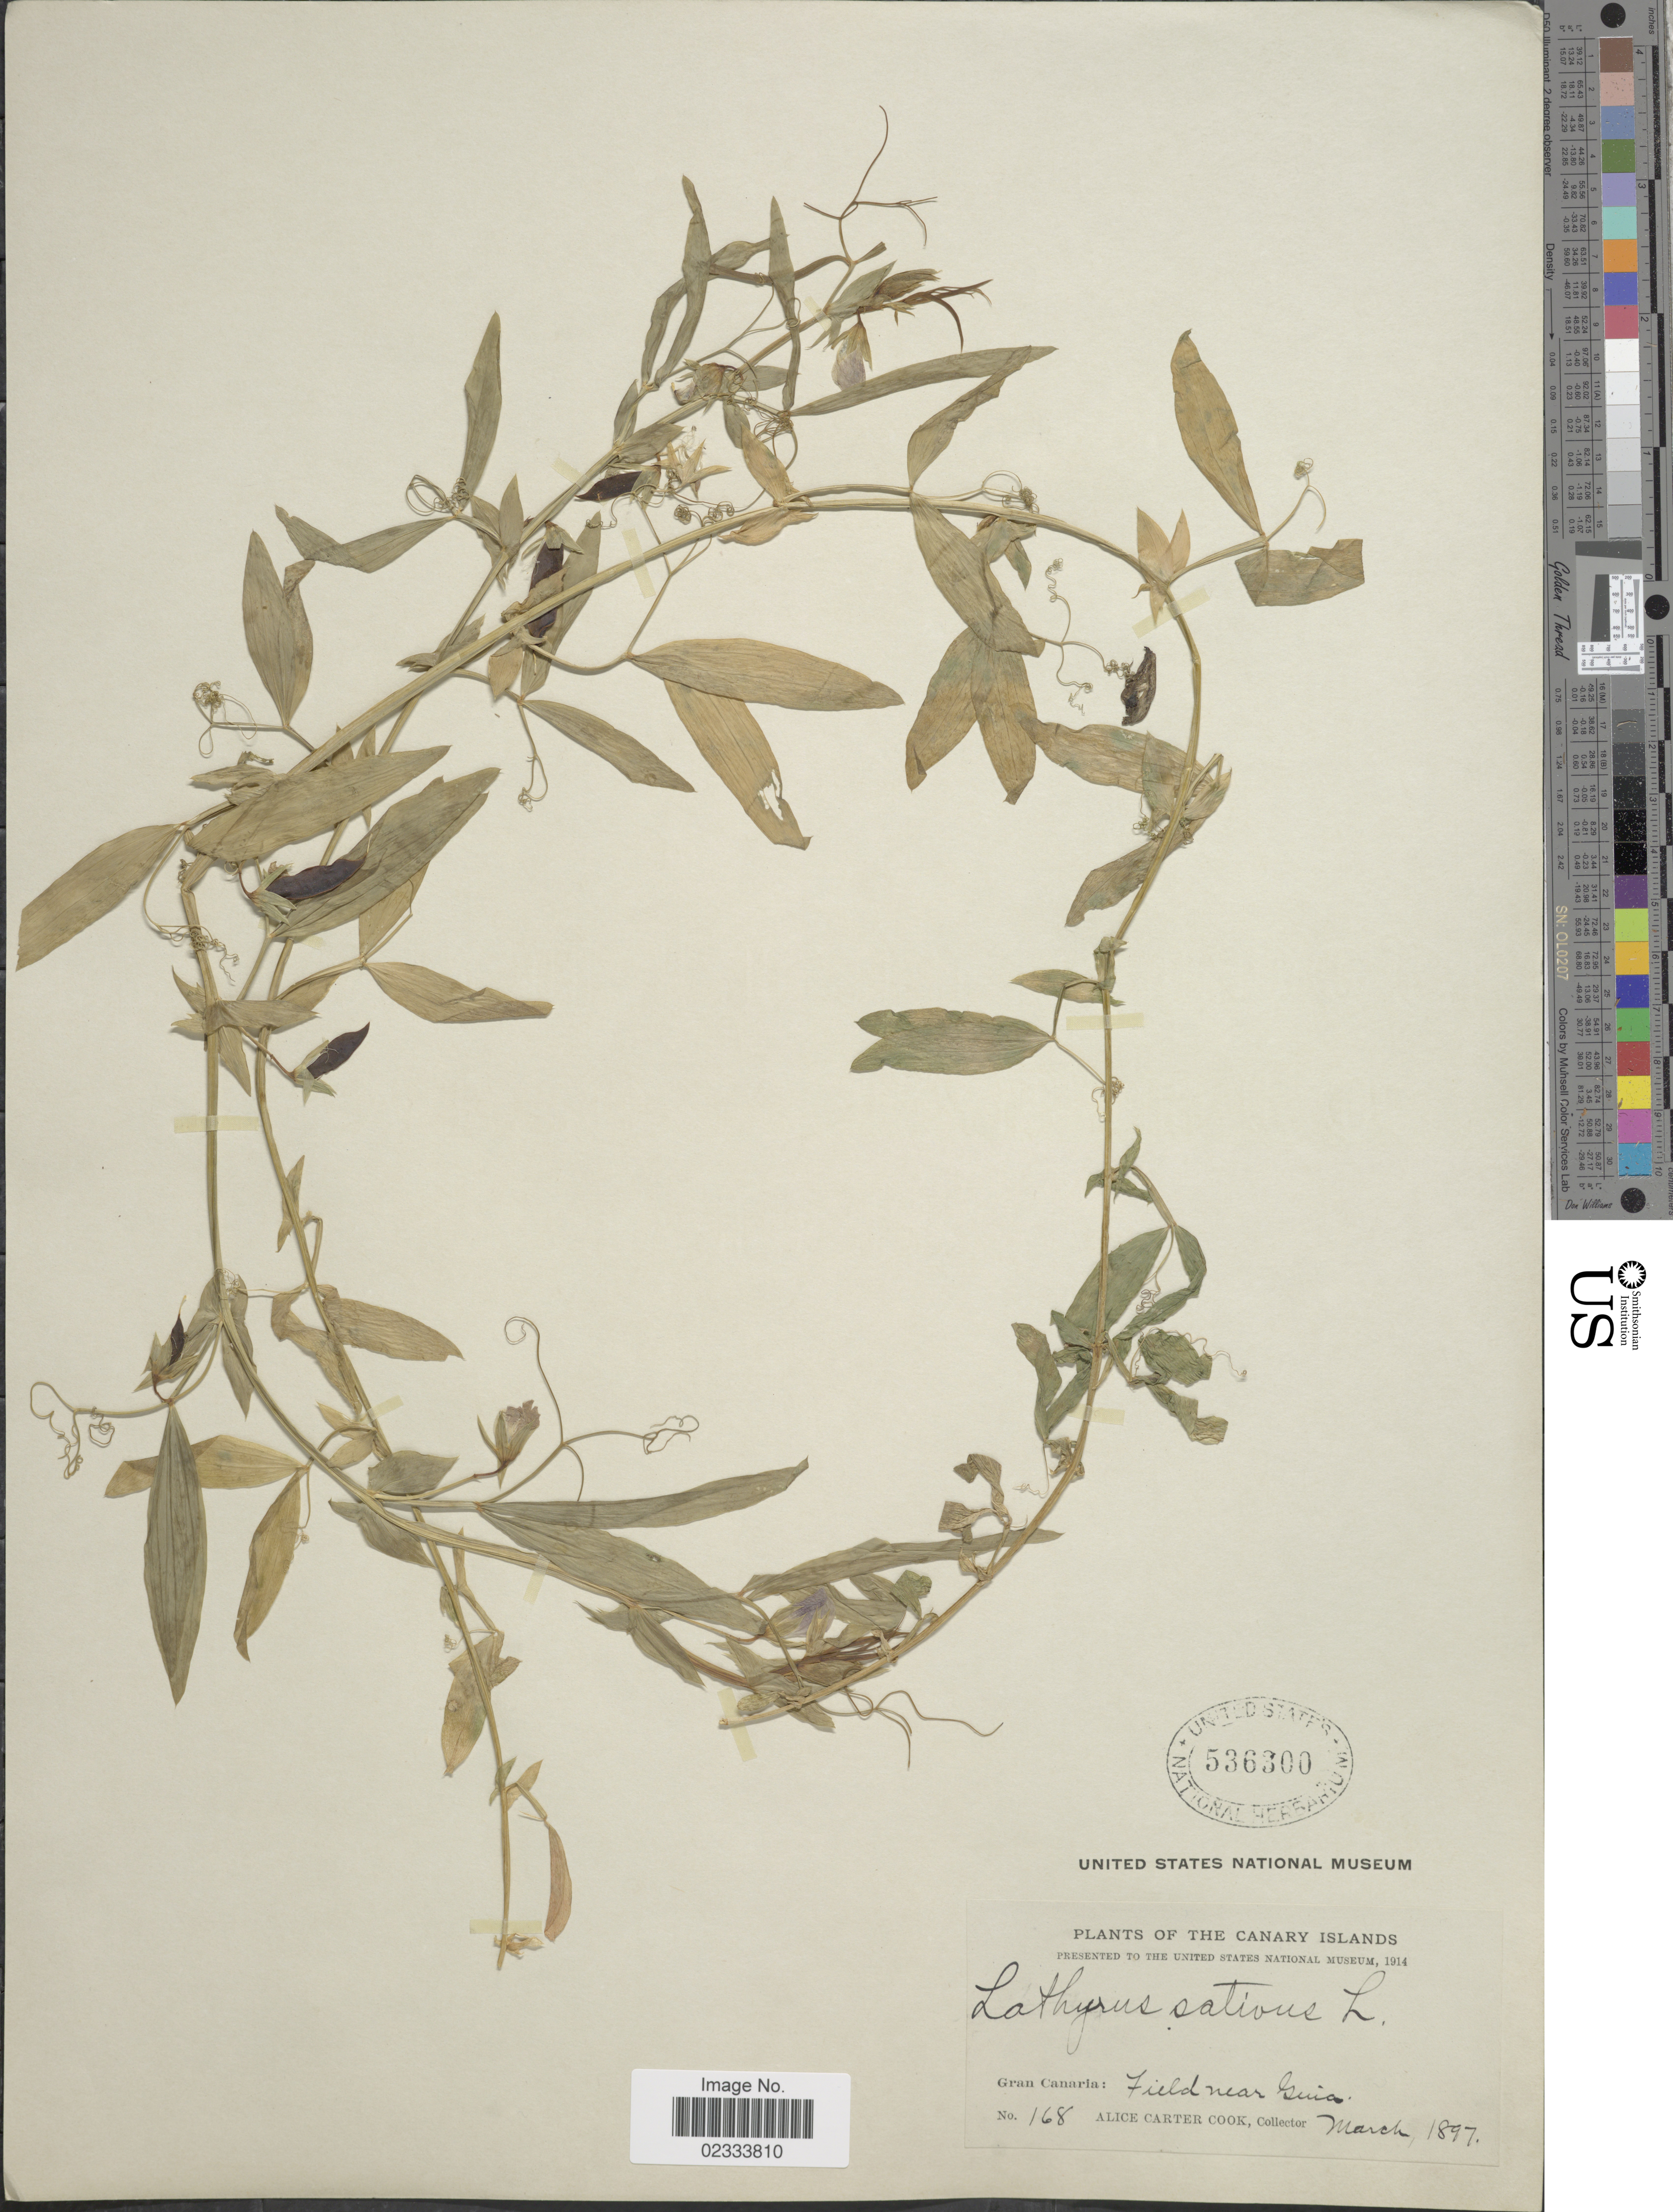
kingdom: Plantae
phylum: Tracheophyta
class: Magnoliopsida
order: Fabales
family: Fabaceae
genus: Lathyrus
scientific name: Lathyrus sativus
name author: L.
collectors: Alice C. Cook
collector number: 168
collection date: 1897-03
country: Spain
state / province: Canarias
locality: Canary Islands, Gran Canaria: field near Guia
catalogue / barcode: US 536300